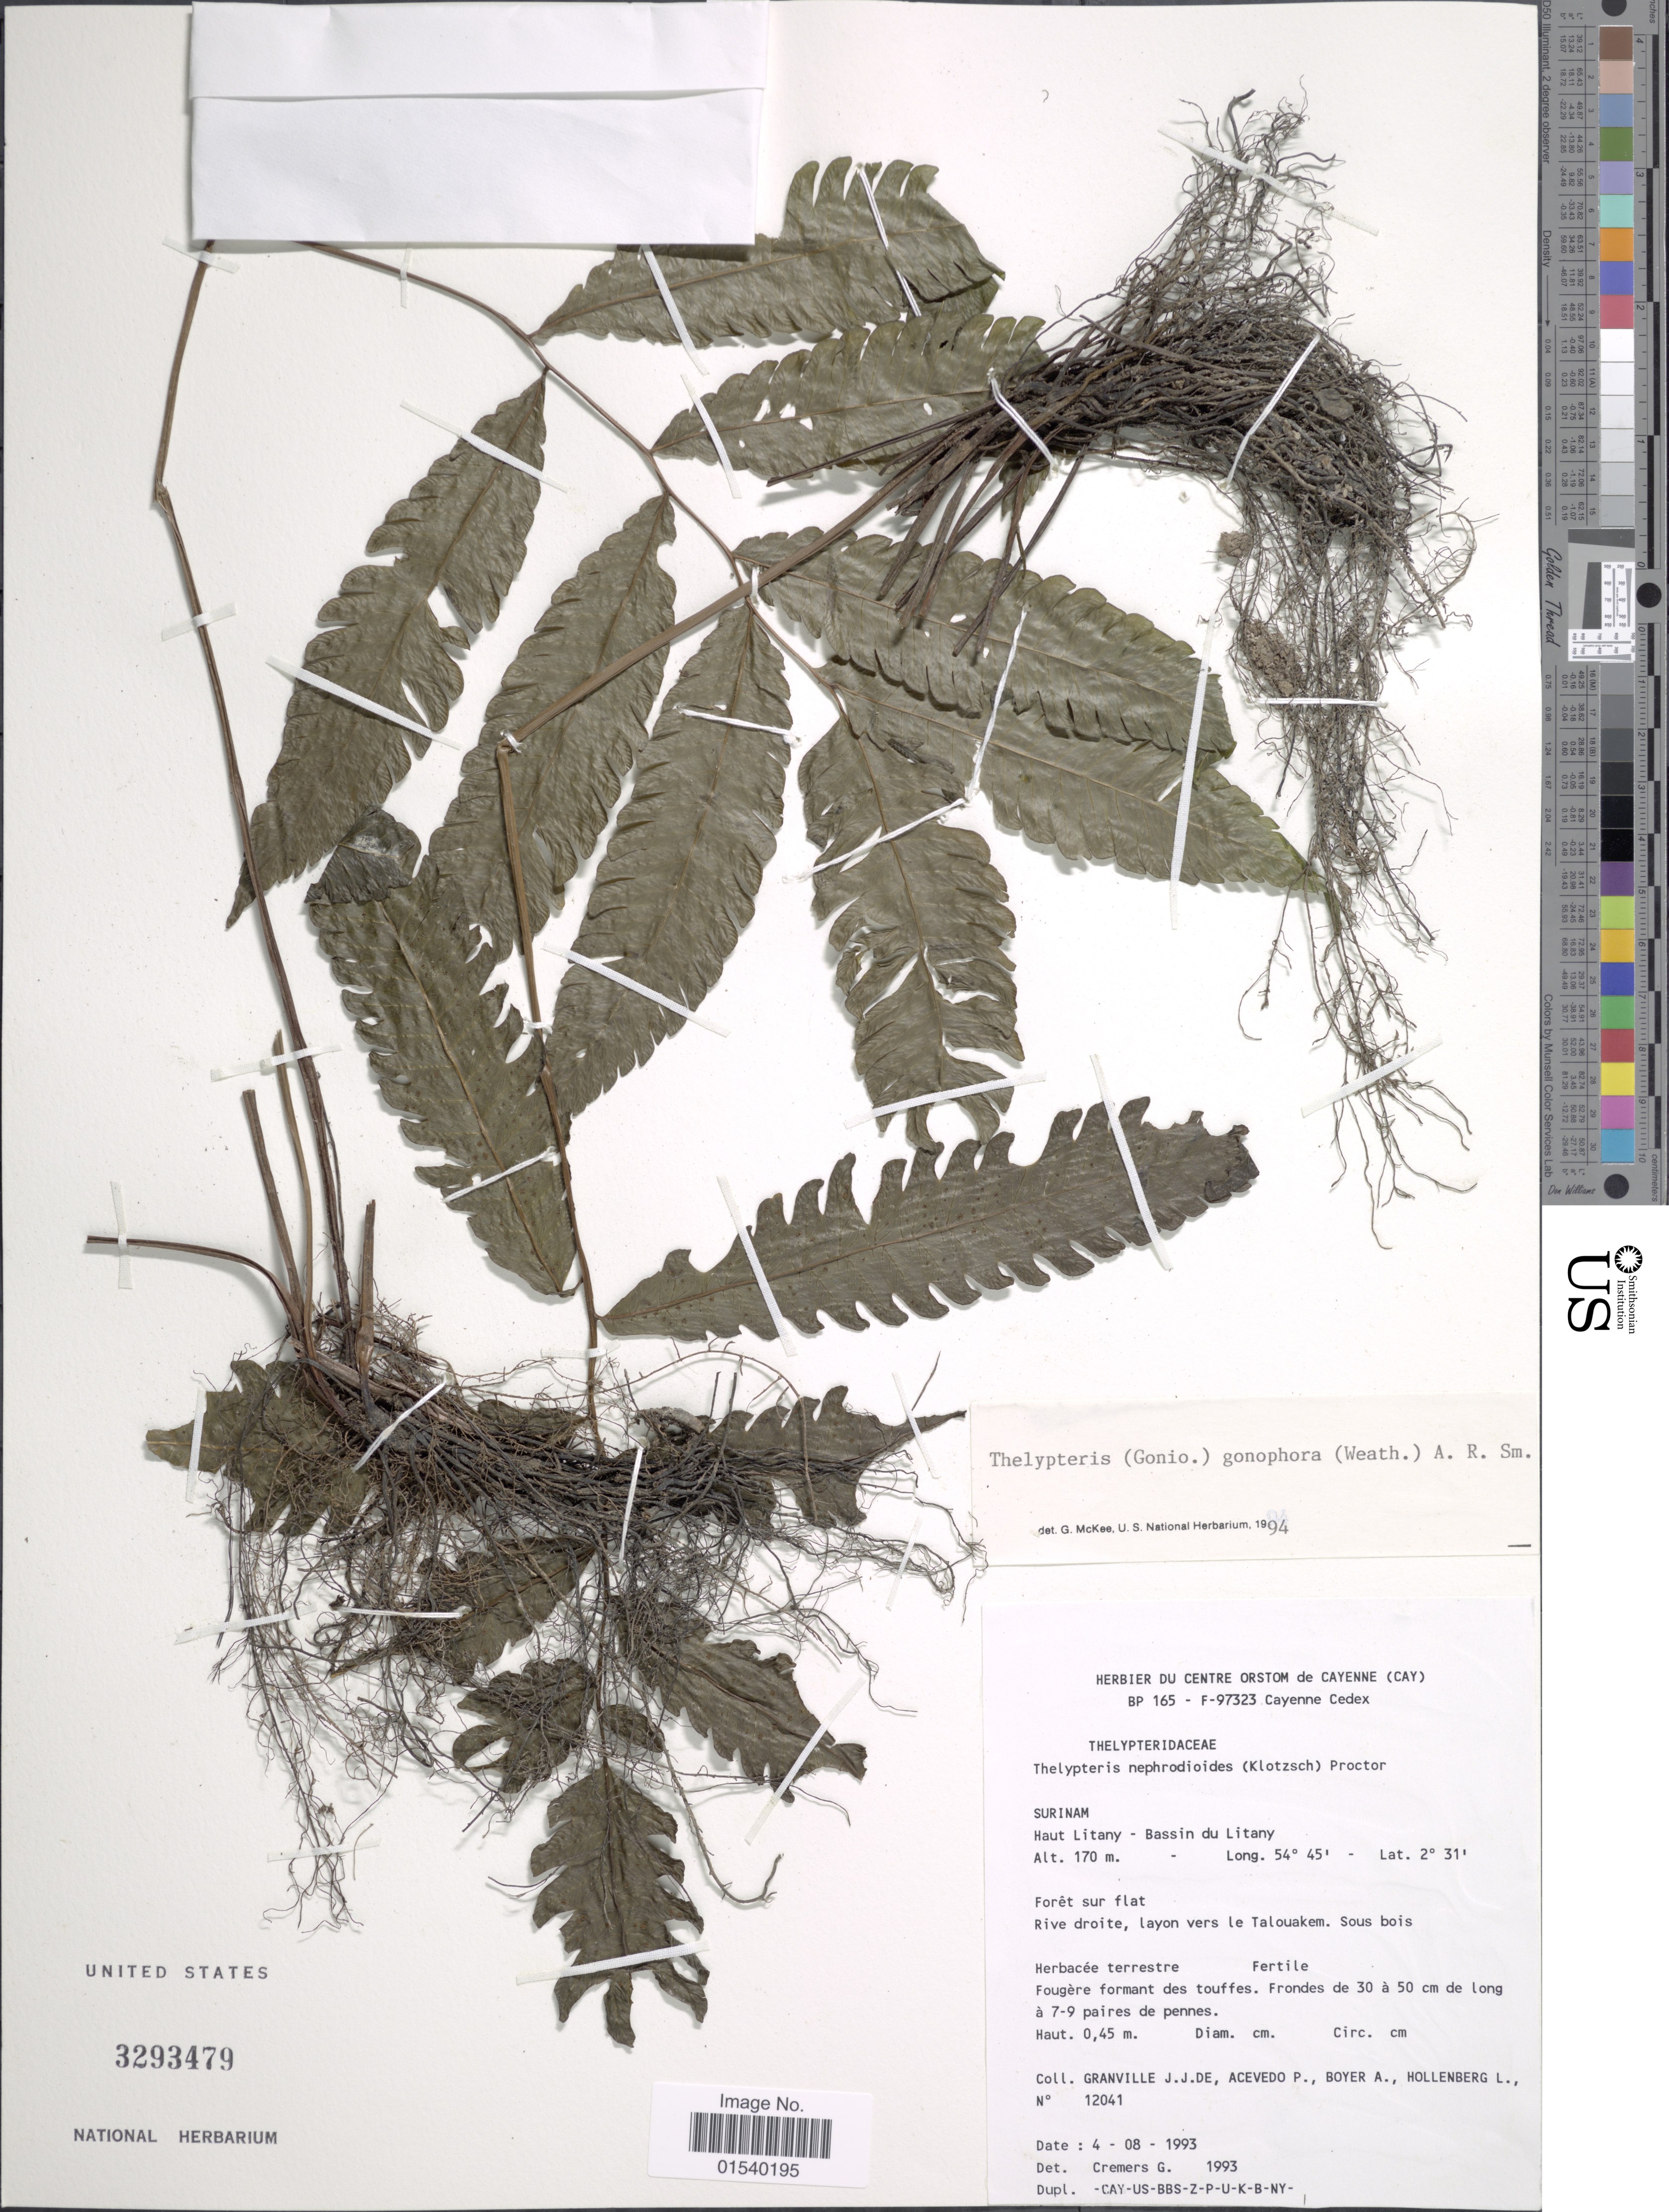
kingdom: Plantae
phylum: Tracheophyta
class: Polypodiopsida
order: Polypodiales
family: Thelypteridaceae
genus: Amauropelta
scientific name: Amauropelta gonophora (Weath.) comb. nov., ined. 2015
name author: (Weath.)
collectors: J.-J. de Granville, P. Acevedo-Rodr., A. Boyer & L. Hollenberg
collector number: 12041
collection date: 1993-08-04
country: Suriname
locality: Haut Litany - Bassin du Litany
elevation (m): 170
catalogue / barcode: US 3293479